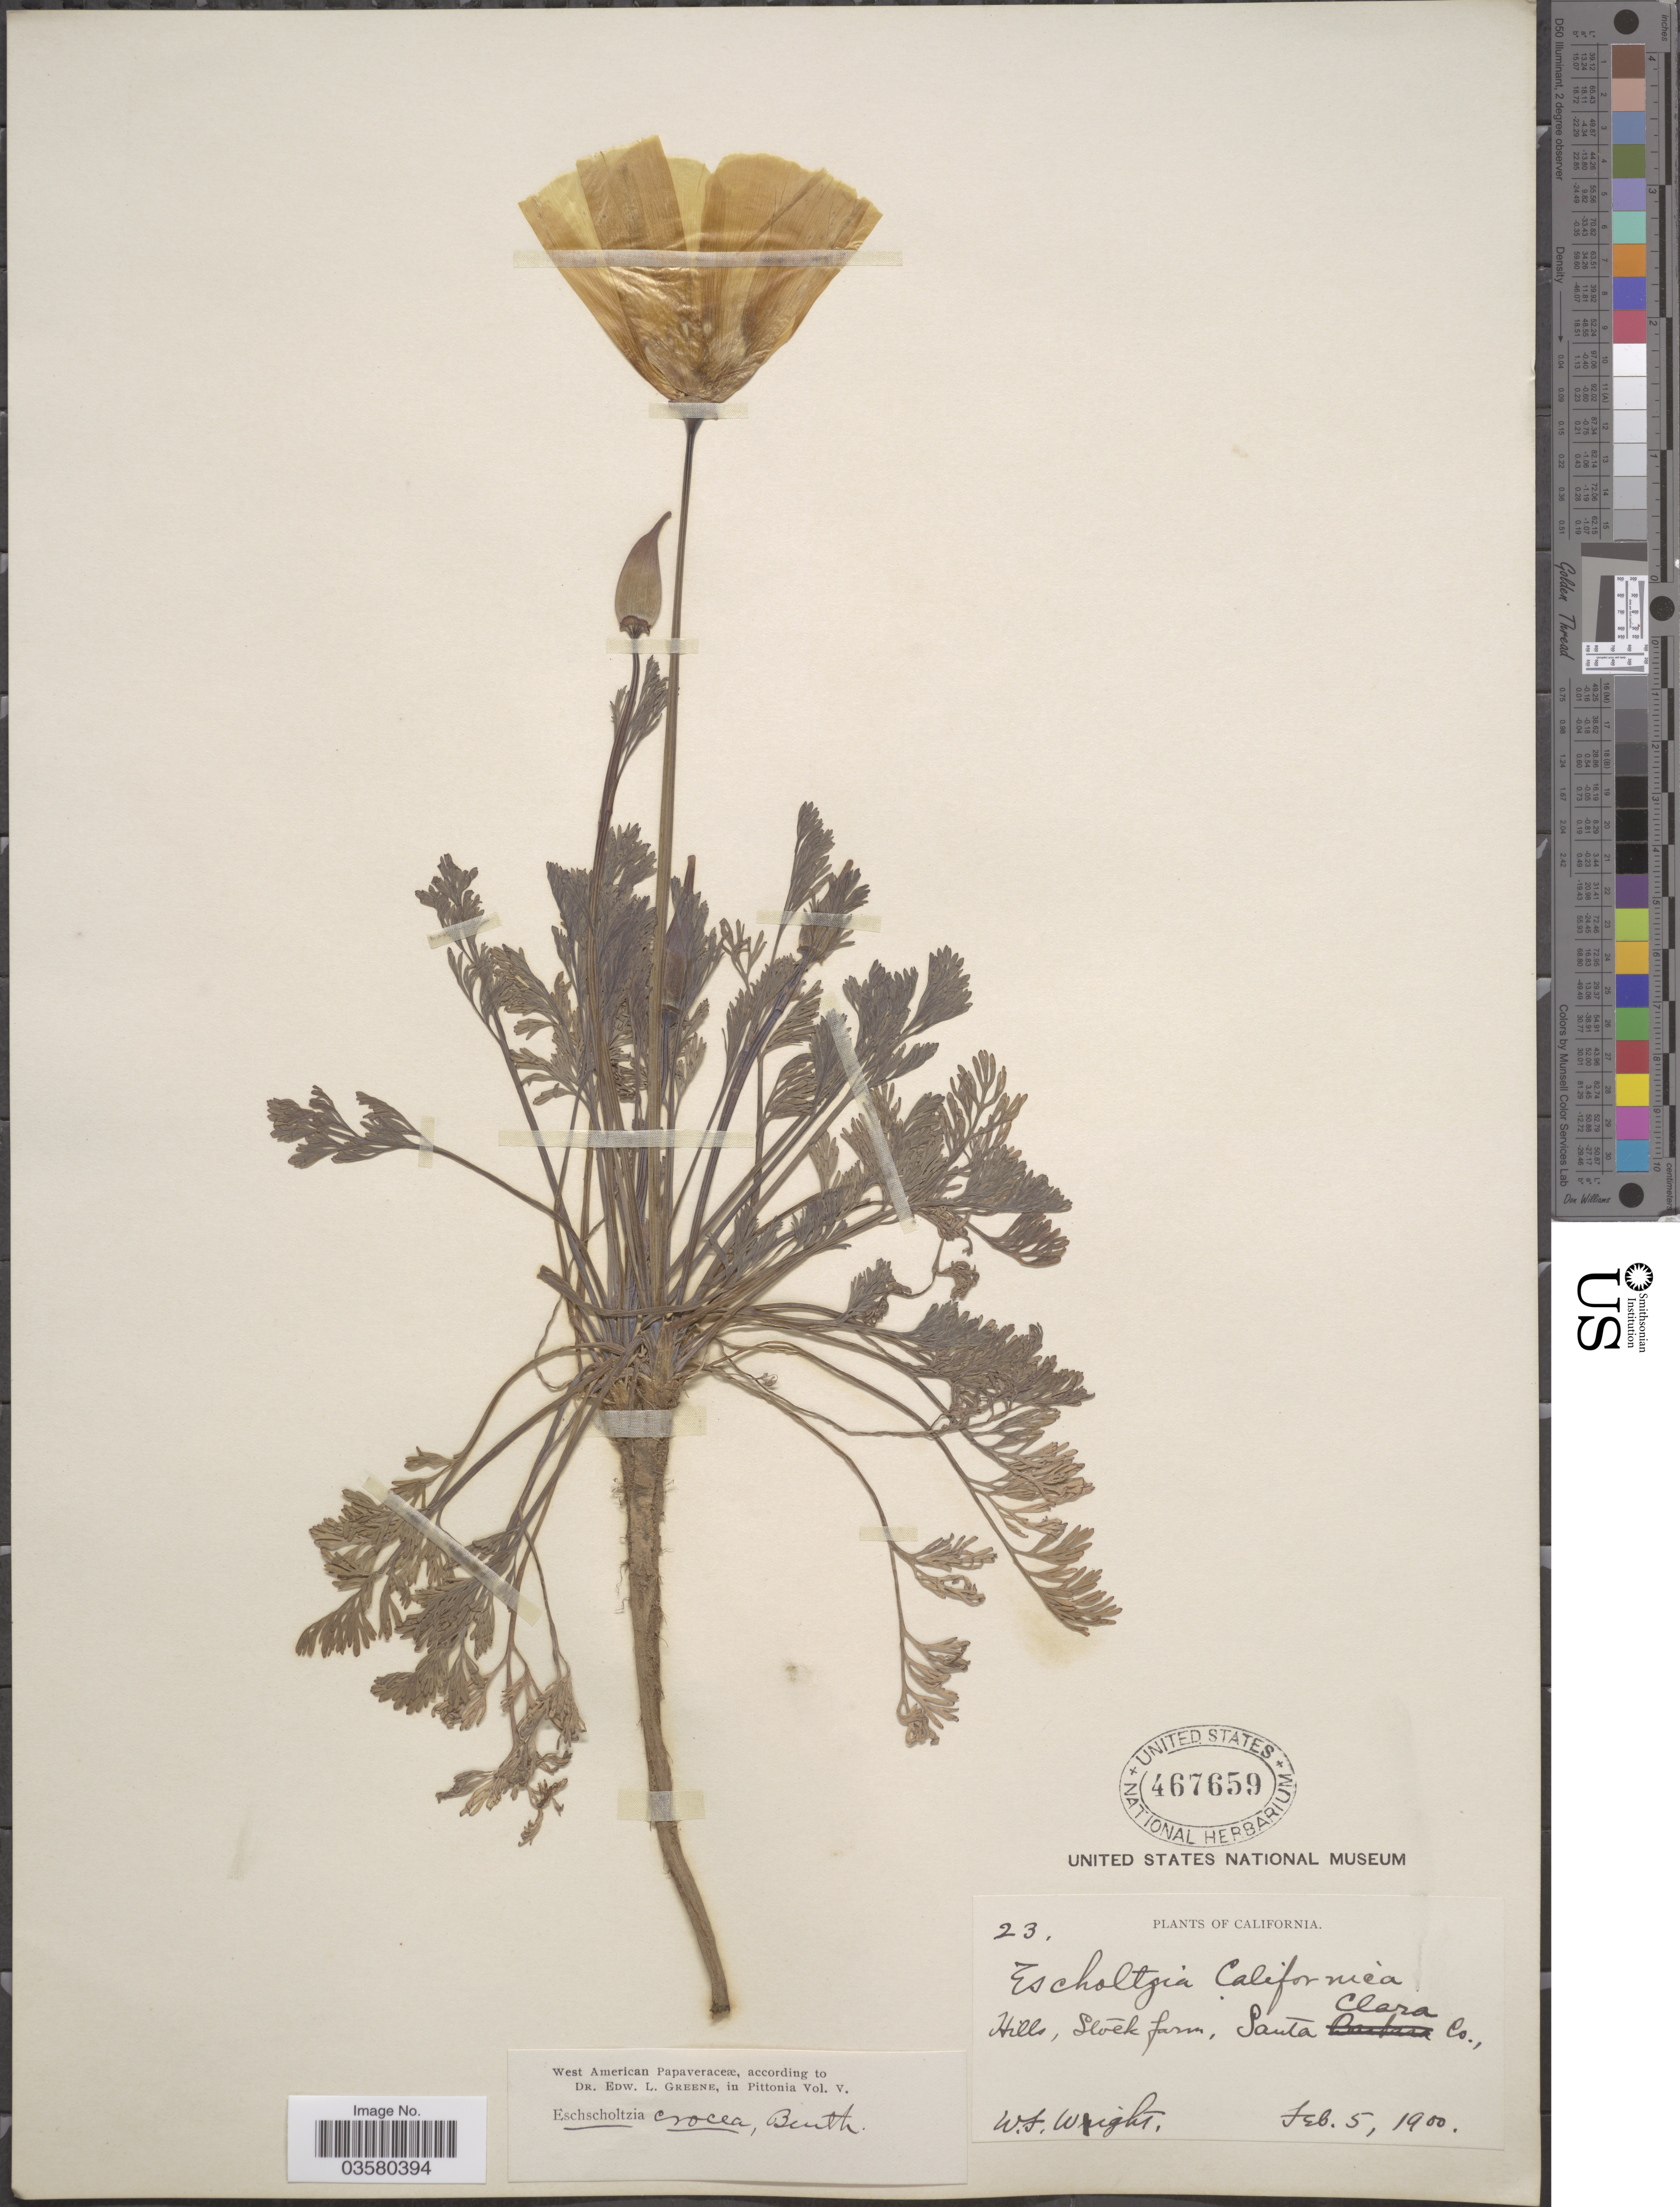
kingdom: Plantae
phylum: Tracheophyta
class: Magnoliopsida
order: Ranunculales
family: Papaveraceae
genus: Eschscholzia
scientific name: Eschscholzia californica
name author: Cham.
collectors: W. Wight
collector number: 23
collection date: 1900-02-05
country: United States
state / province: California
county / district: Santa Clara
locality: Hills, Stock farm, Santa Clara Co.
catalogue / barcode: US 467659